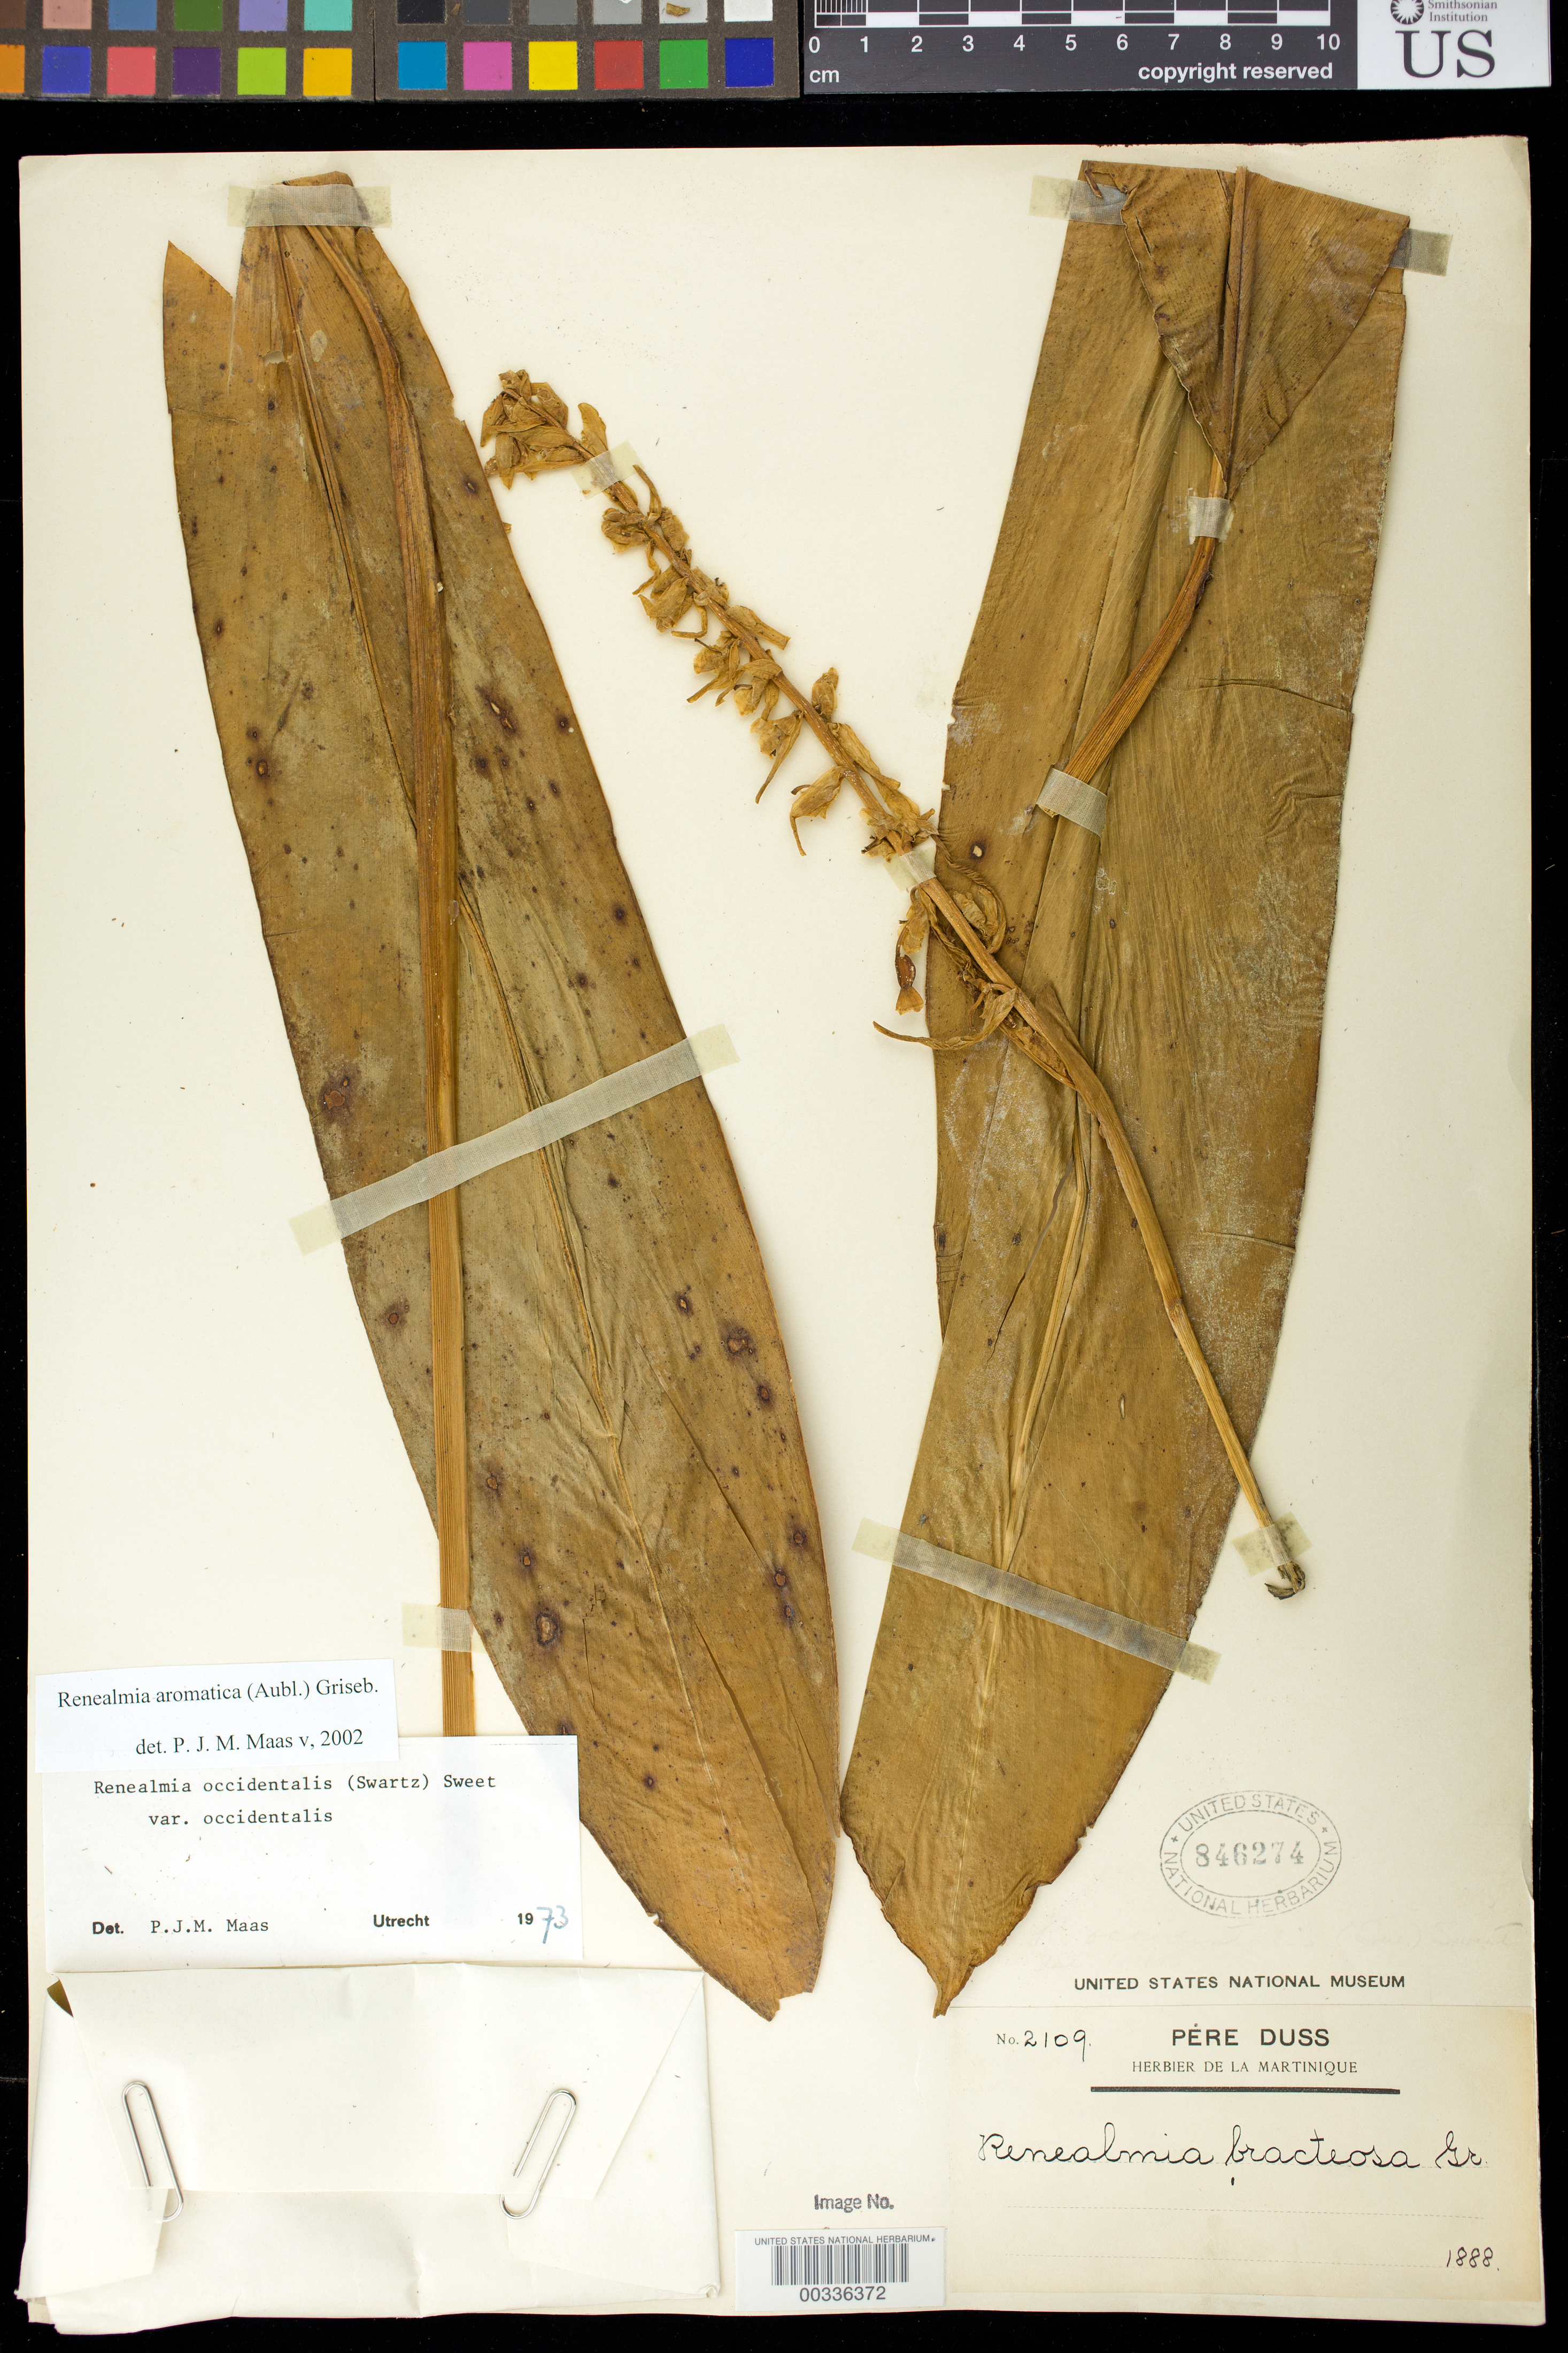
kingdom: Plantae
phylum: Tracheophyta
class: Liliopsida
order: Zingiberales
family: Zingiberaceae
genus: Renealmia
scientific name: Renealmia aromatica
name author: (Aubl.) Griseb.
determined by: Maas, Paul J. M.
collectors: Père Duss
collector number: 2109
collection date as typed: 1888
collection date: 1888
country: Martinique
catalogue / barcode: US 846274